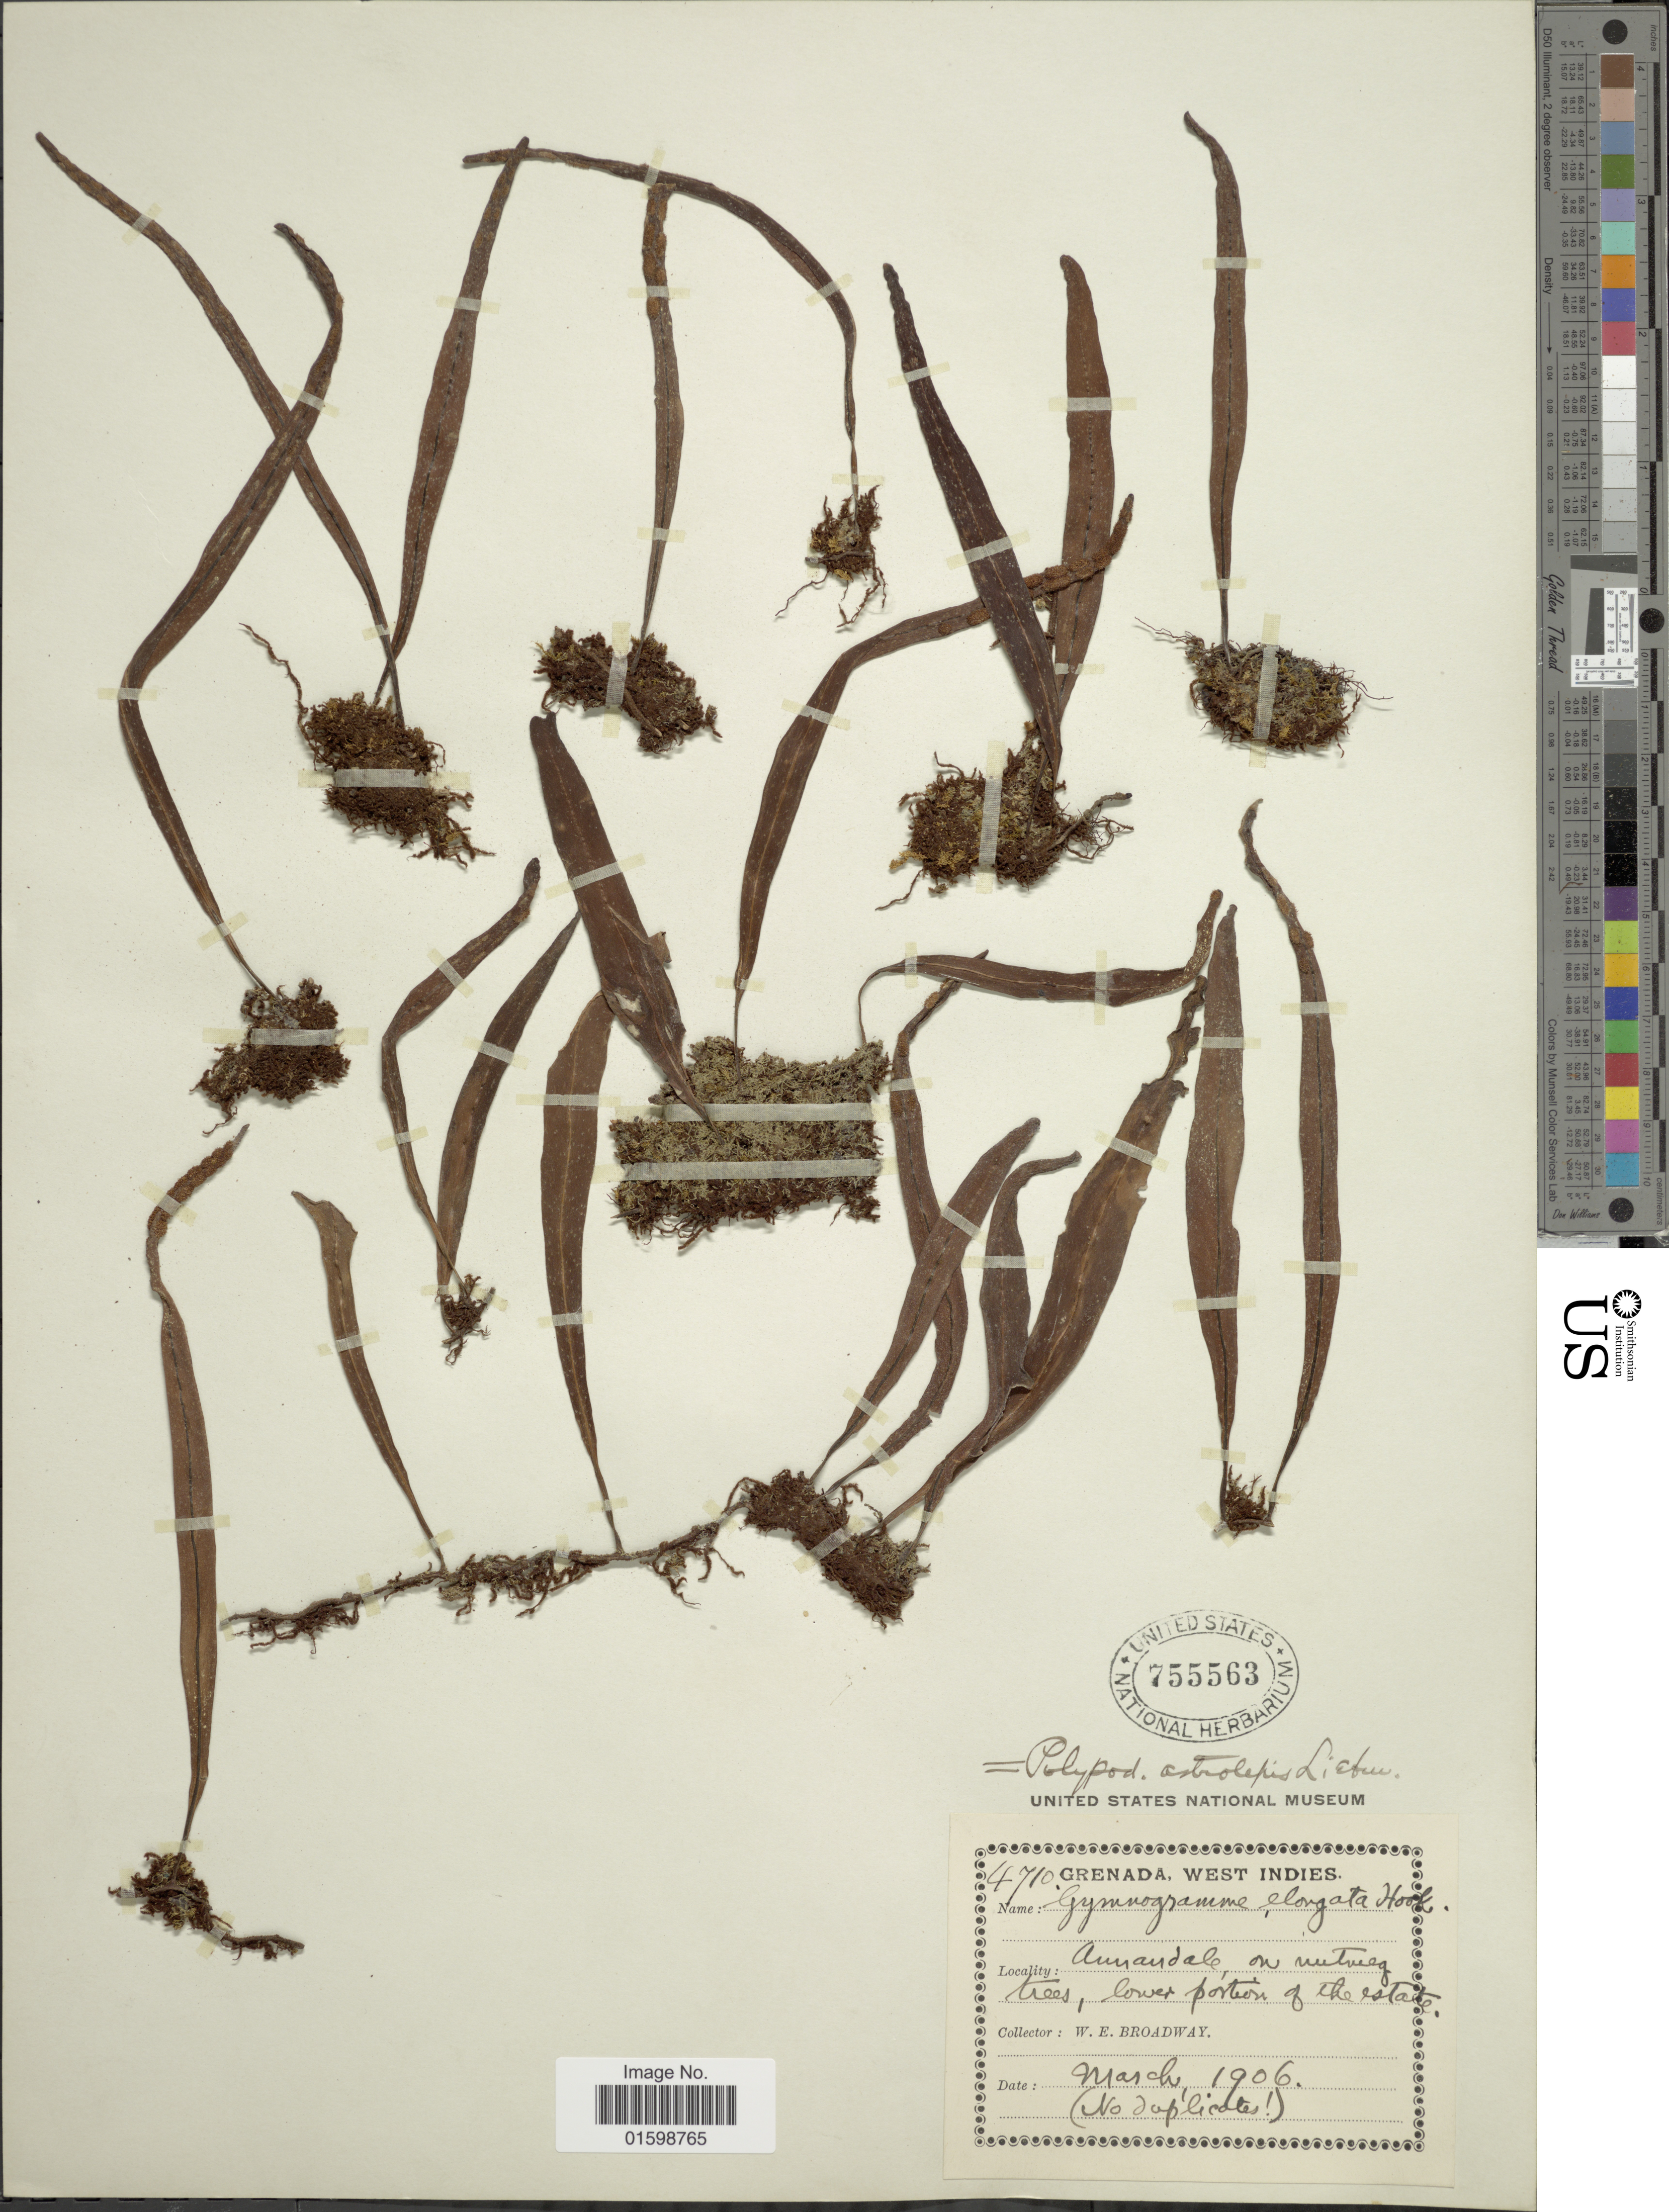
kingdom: Plantae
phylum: Tracheophyta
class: Polypodiopsida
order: Polypodiales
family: Polypodiaceae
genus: Pleopeltis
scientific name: Pleopeltis astrolepis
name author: (Liebm.) E. Fourn.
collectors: W. E. Broadway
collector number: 4710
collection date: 1906-03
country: Grenada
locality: West Indies, Annandale, on nutmeg trees, lower portion of the estate.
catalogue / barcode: US 755563